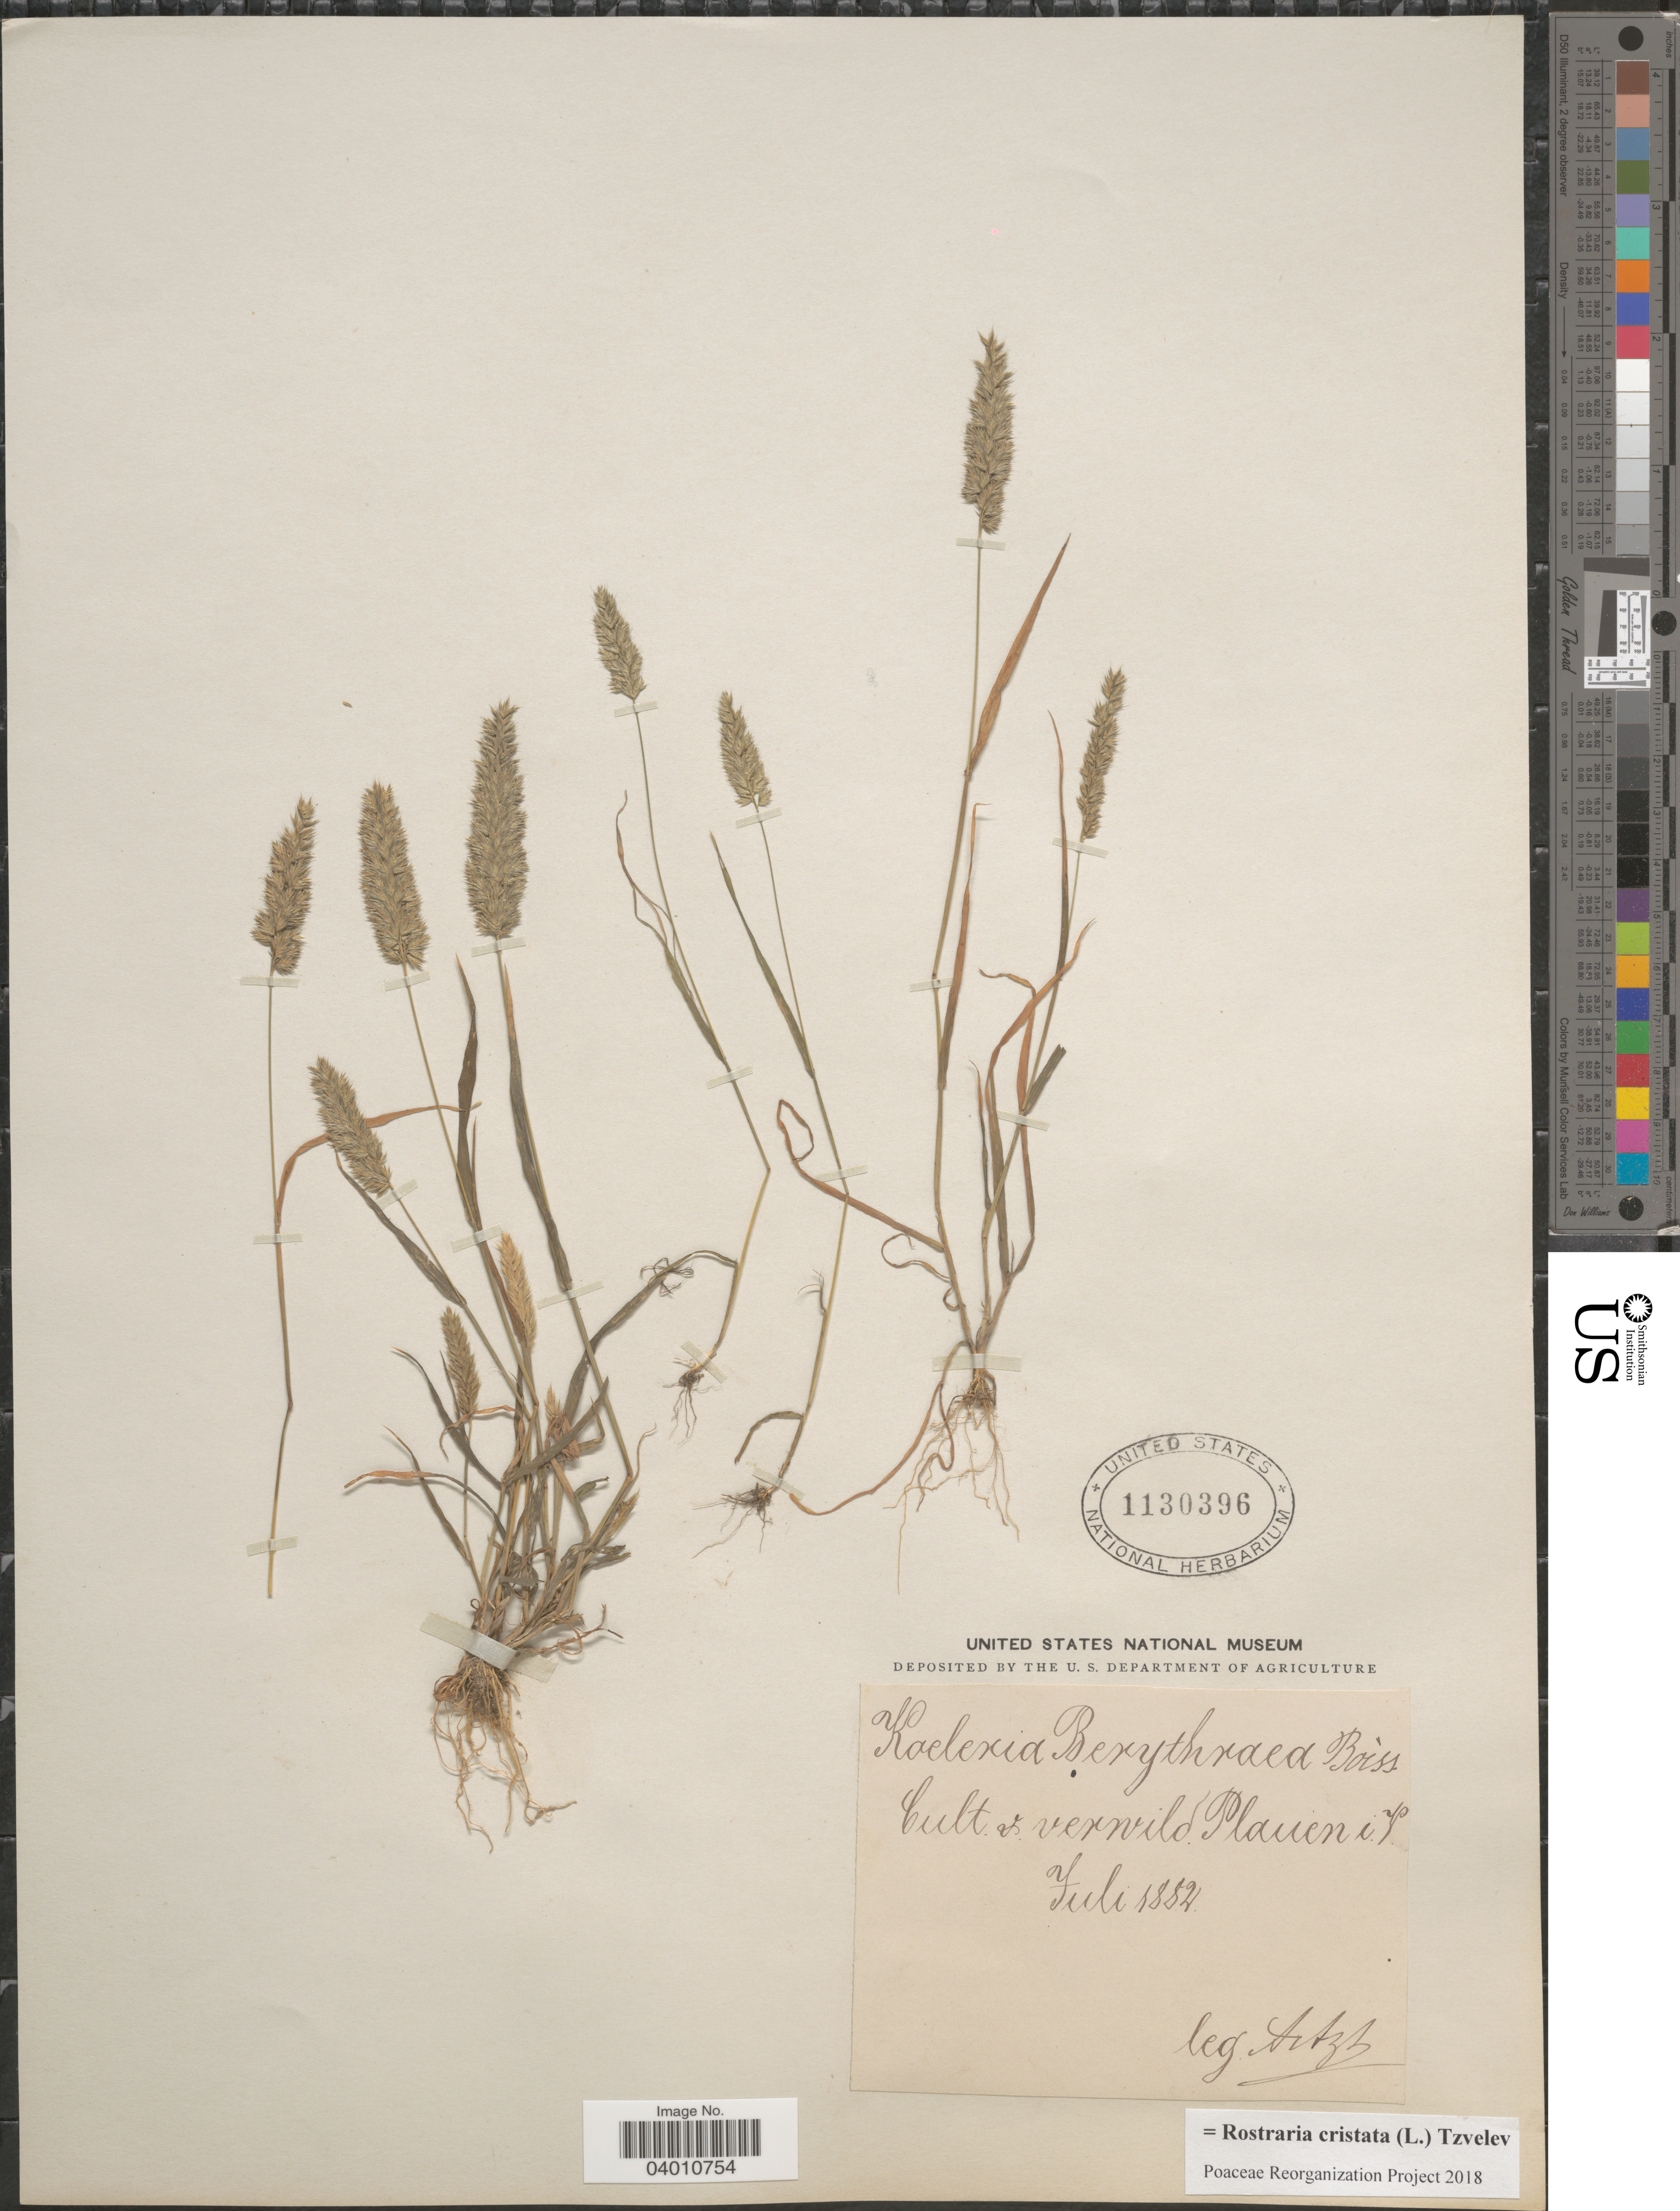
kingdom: Plantae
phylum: Tracheophyta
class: Liliopsida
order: Poales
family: Poaceae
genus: Rostraria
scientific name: Rostraria cristata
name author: (L.) Tzvelev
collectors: -. Artzb.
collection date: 1882-07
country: Germany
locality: Cult. v. verwild Plauen i V.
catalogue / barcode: US 1130396